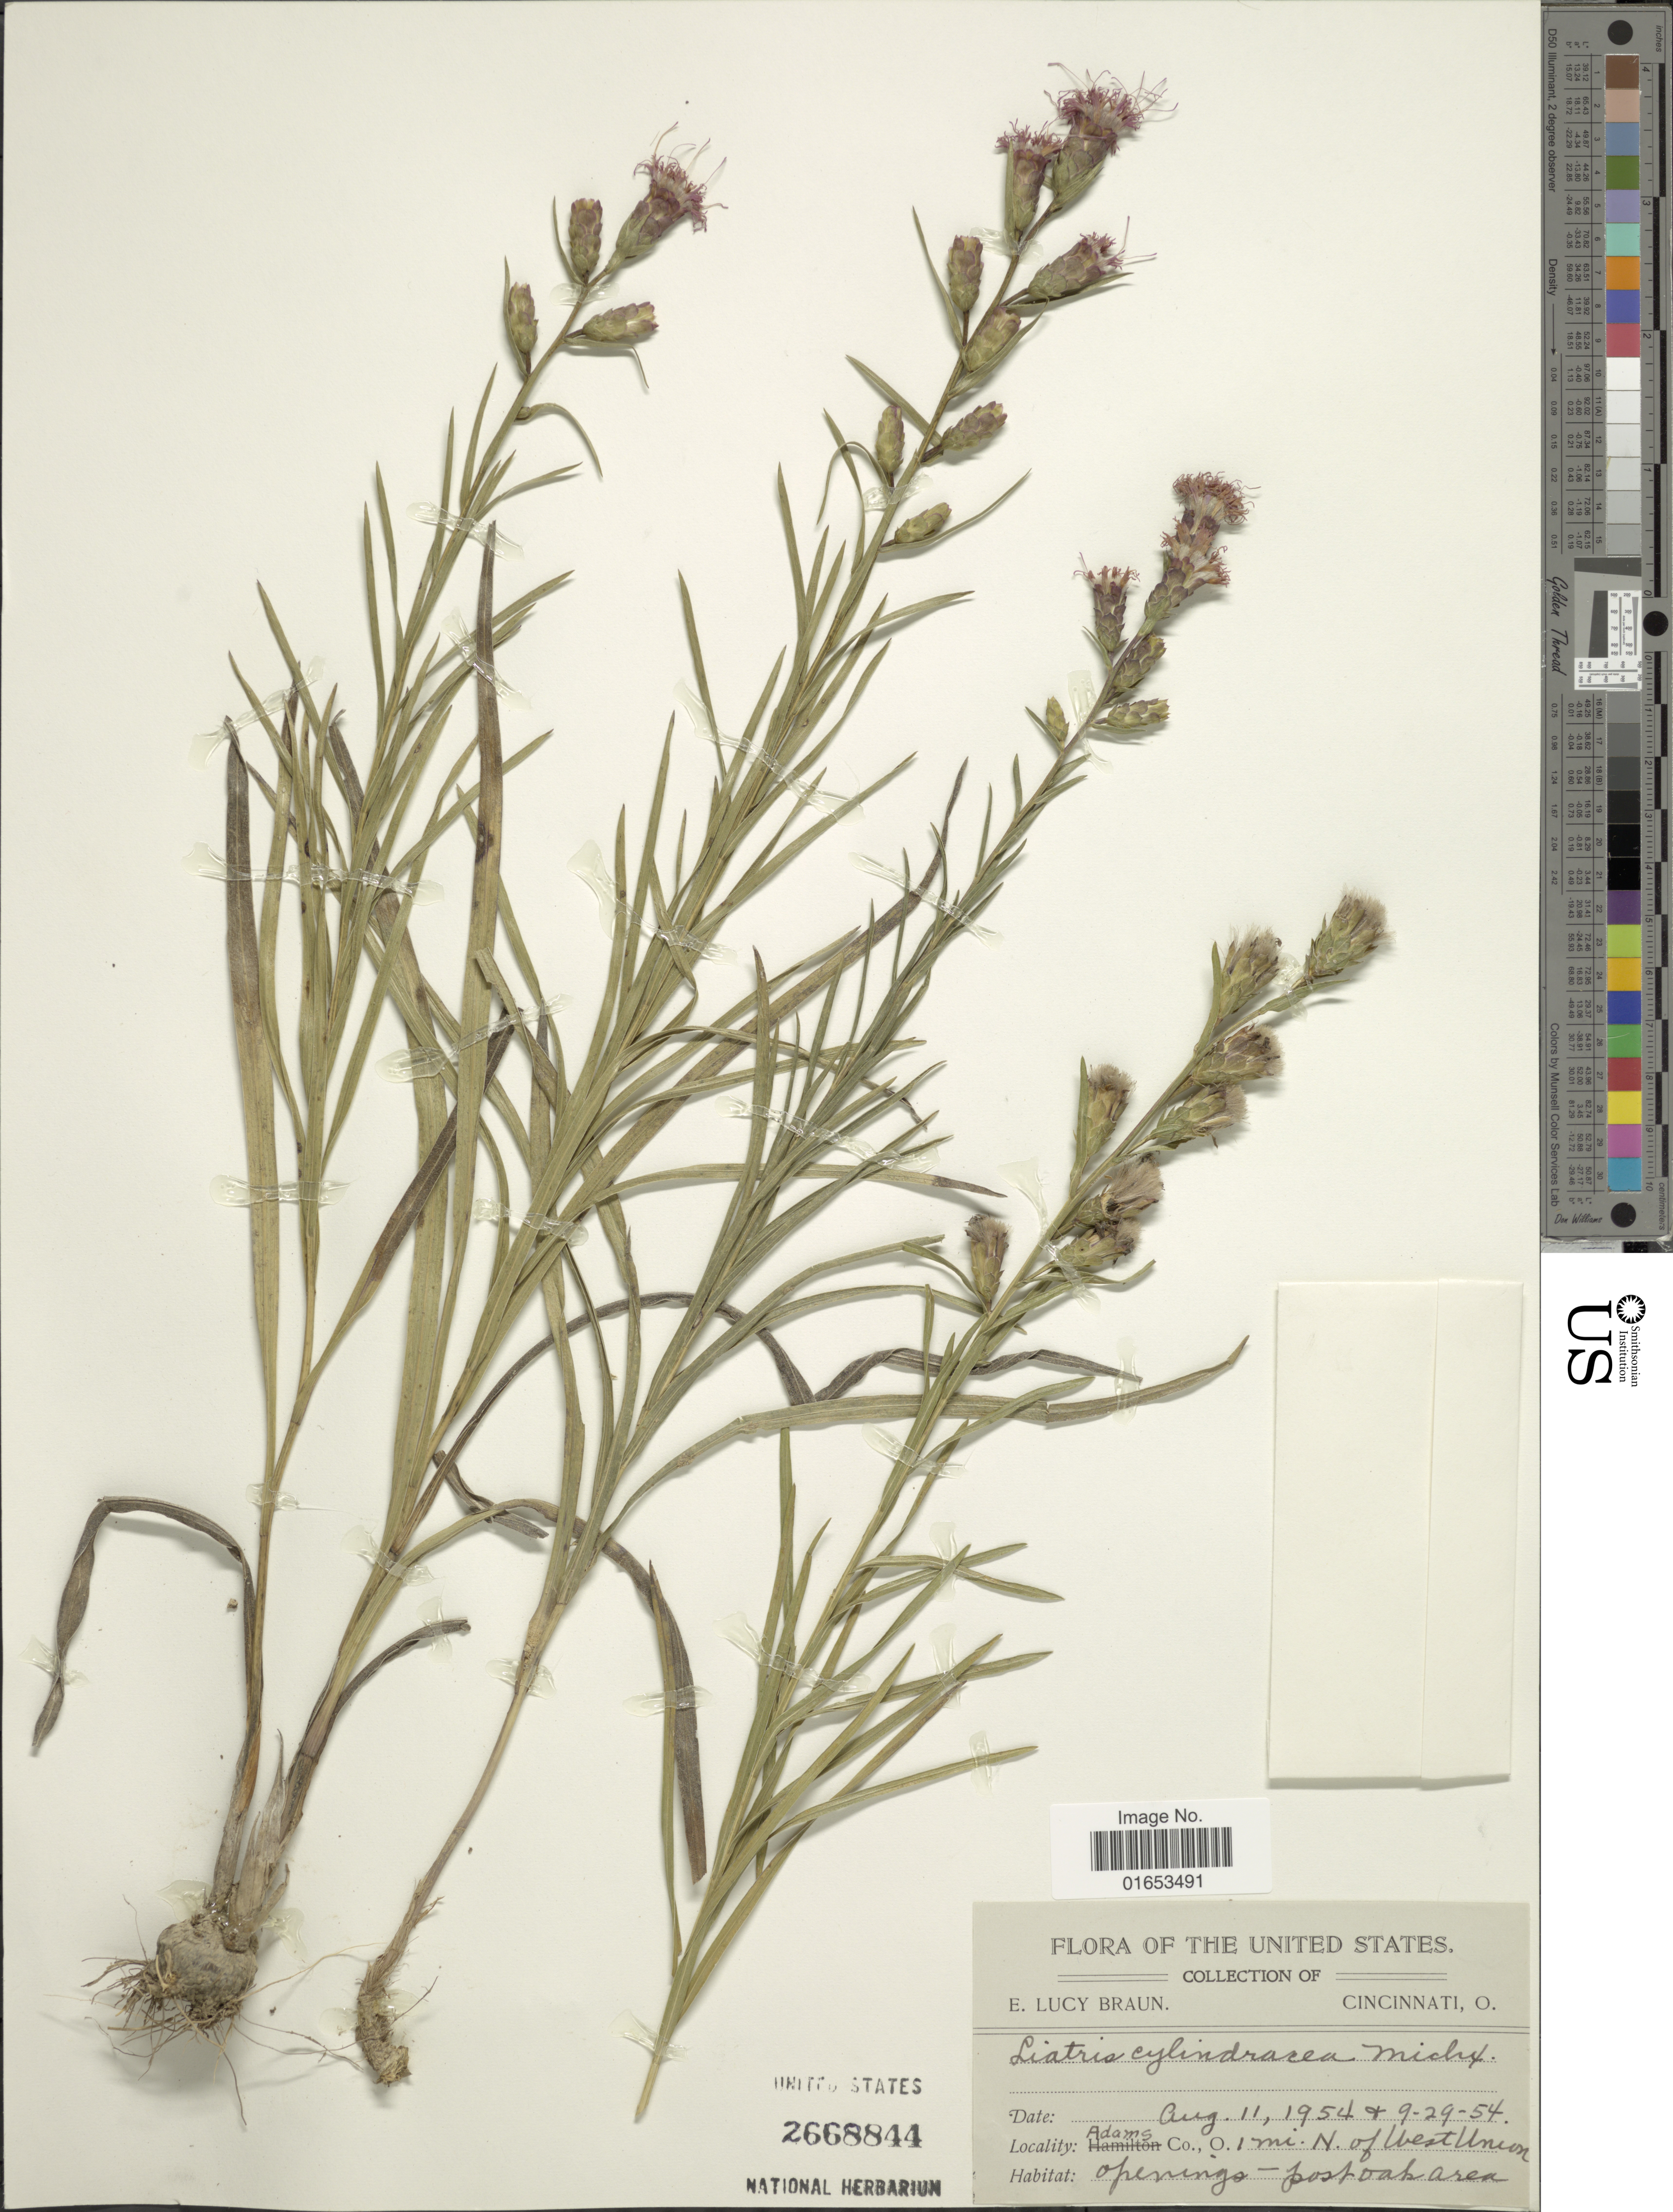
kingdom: Plantae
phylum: Tracheophyta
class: Magnoliopsida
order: Asterales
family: Asteraceae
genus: Liatris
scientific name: Liatris cylindracea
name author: Michaux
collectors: E. L. Braun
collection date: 1954-08-11/1954-09-29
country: United States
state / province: Ohio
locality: Adams Co., O., 1 mi.N of West Union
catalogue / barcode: US 2668844